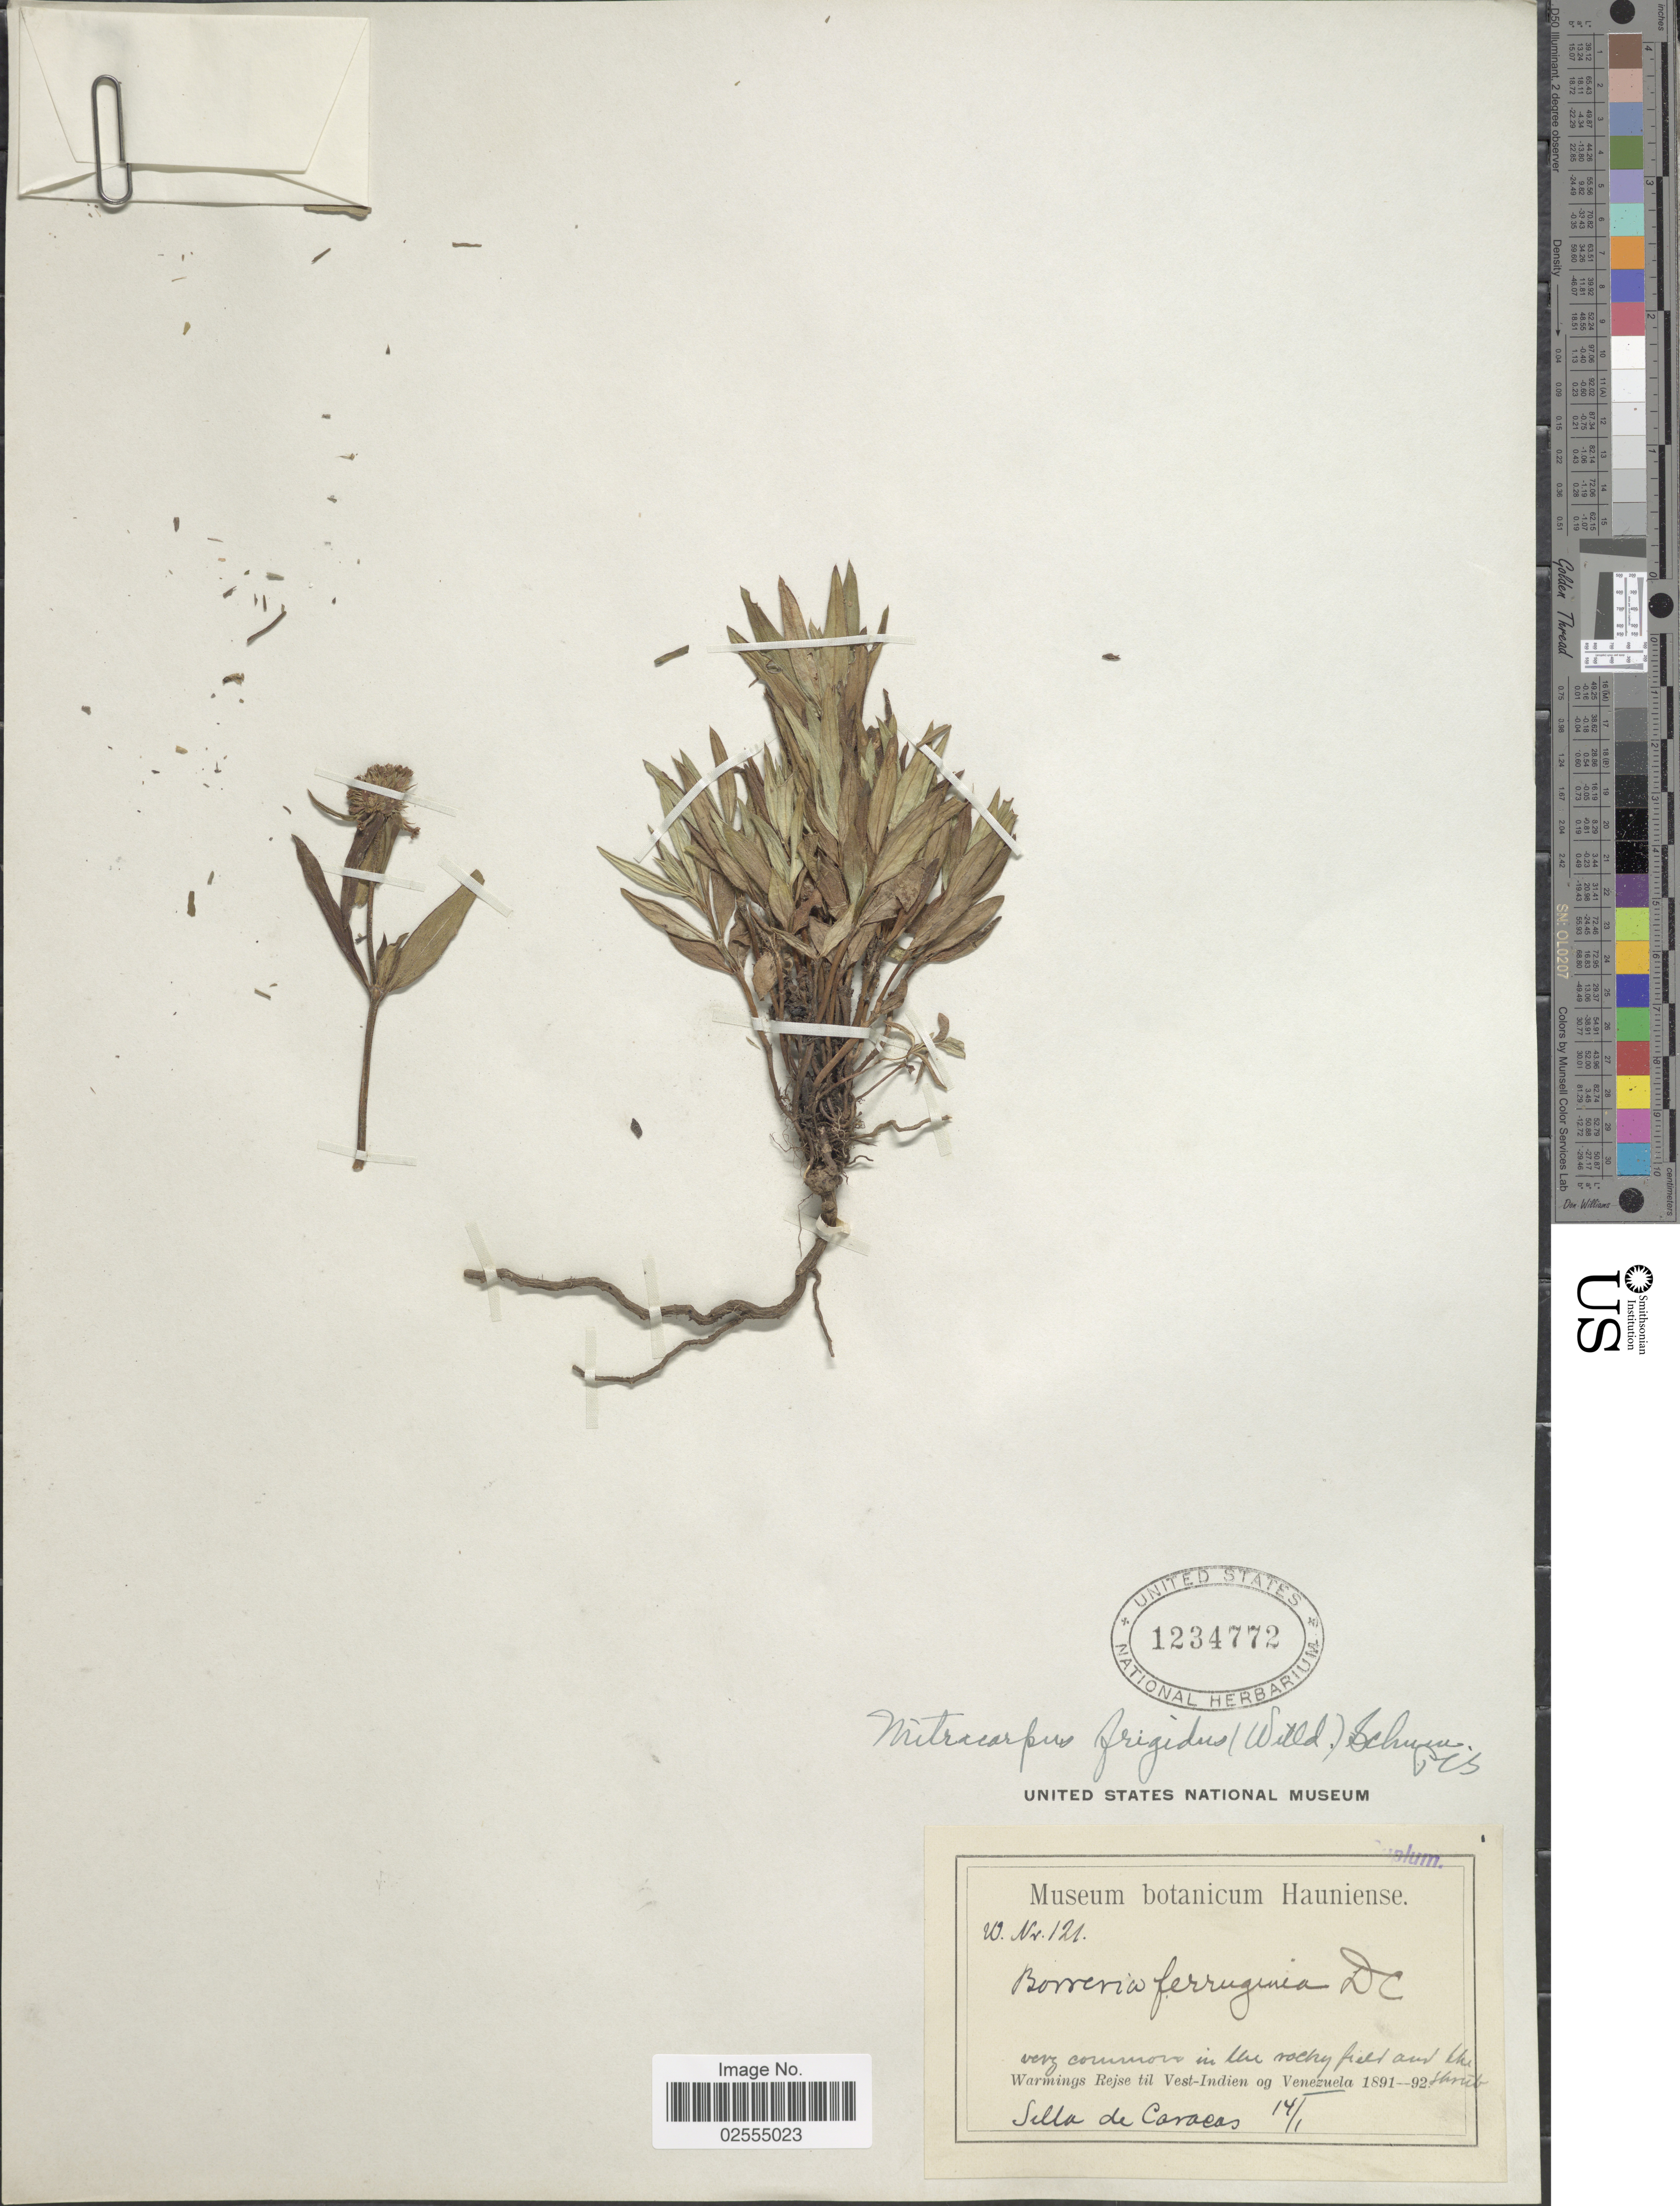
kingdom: Plantae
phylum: Tracheophyta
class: Magnoliopsida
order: Gentianales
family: Rubiaceae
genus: Mitracarpus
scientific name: Mitracarpus frigidus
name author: (Willd. ex Roem. & Schult.) K. Schum.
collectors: ex Museum Botanicum Hauniense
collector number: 121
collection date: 1891-01-14/1892-01-14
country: Venezuela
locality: Vest-Indien. Sella de Caracas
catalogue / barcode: US 1234772